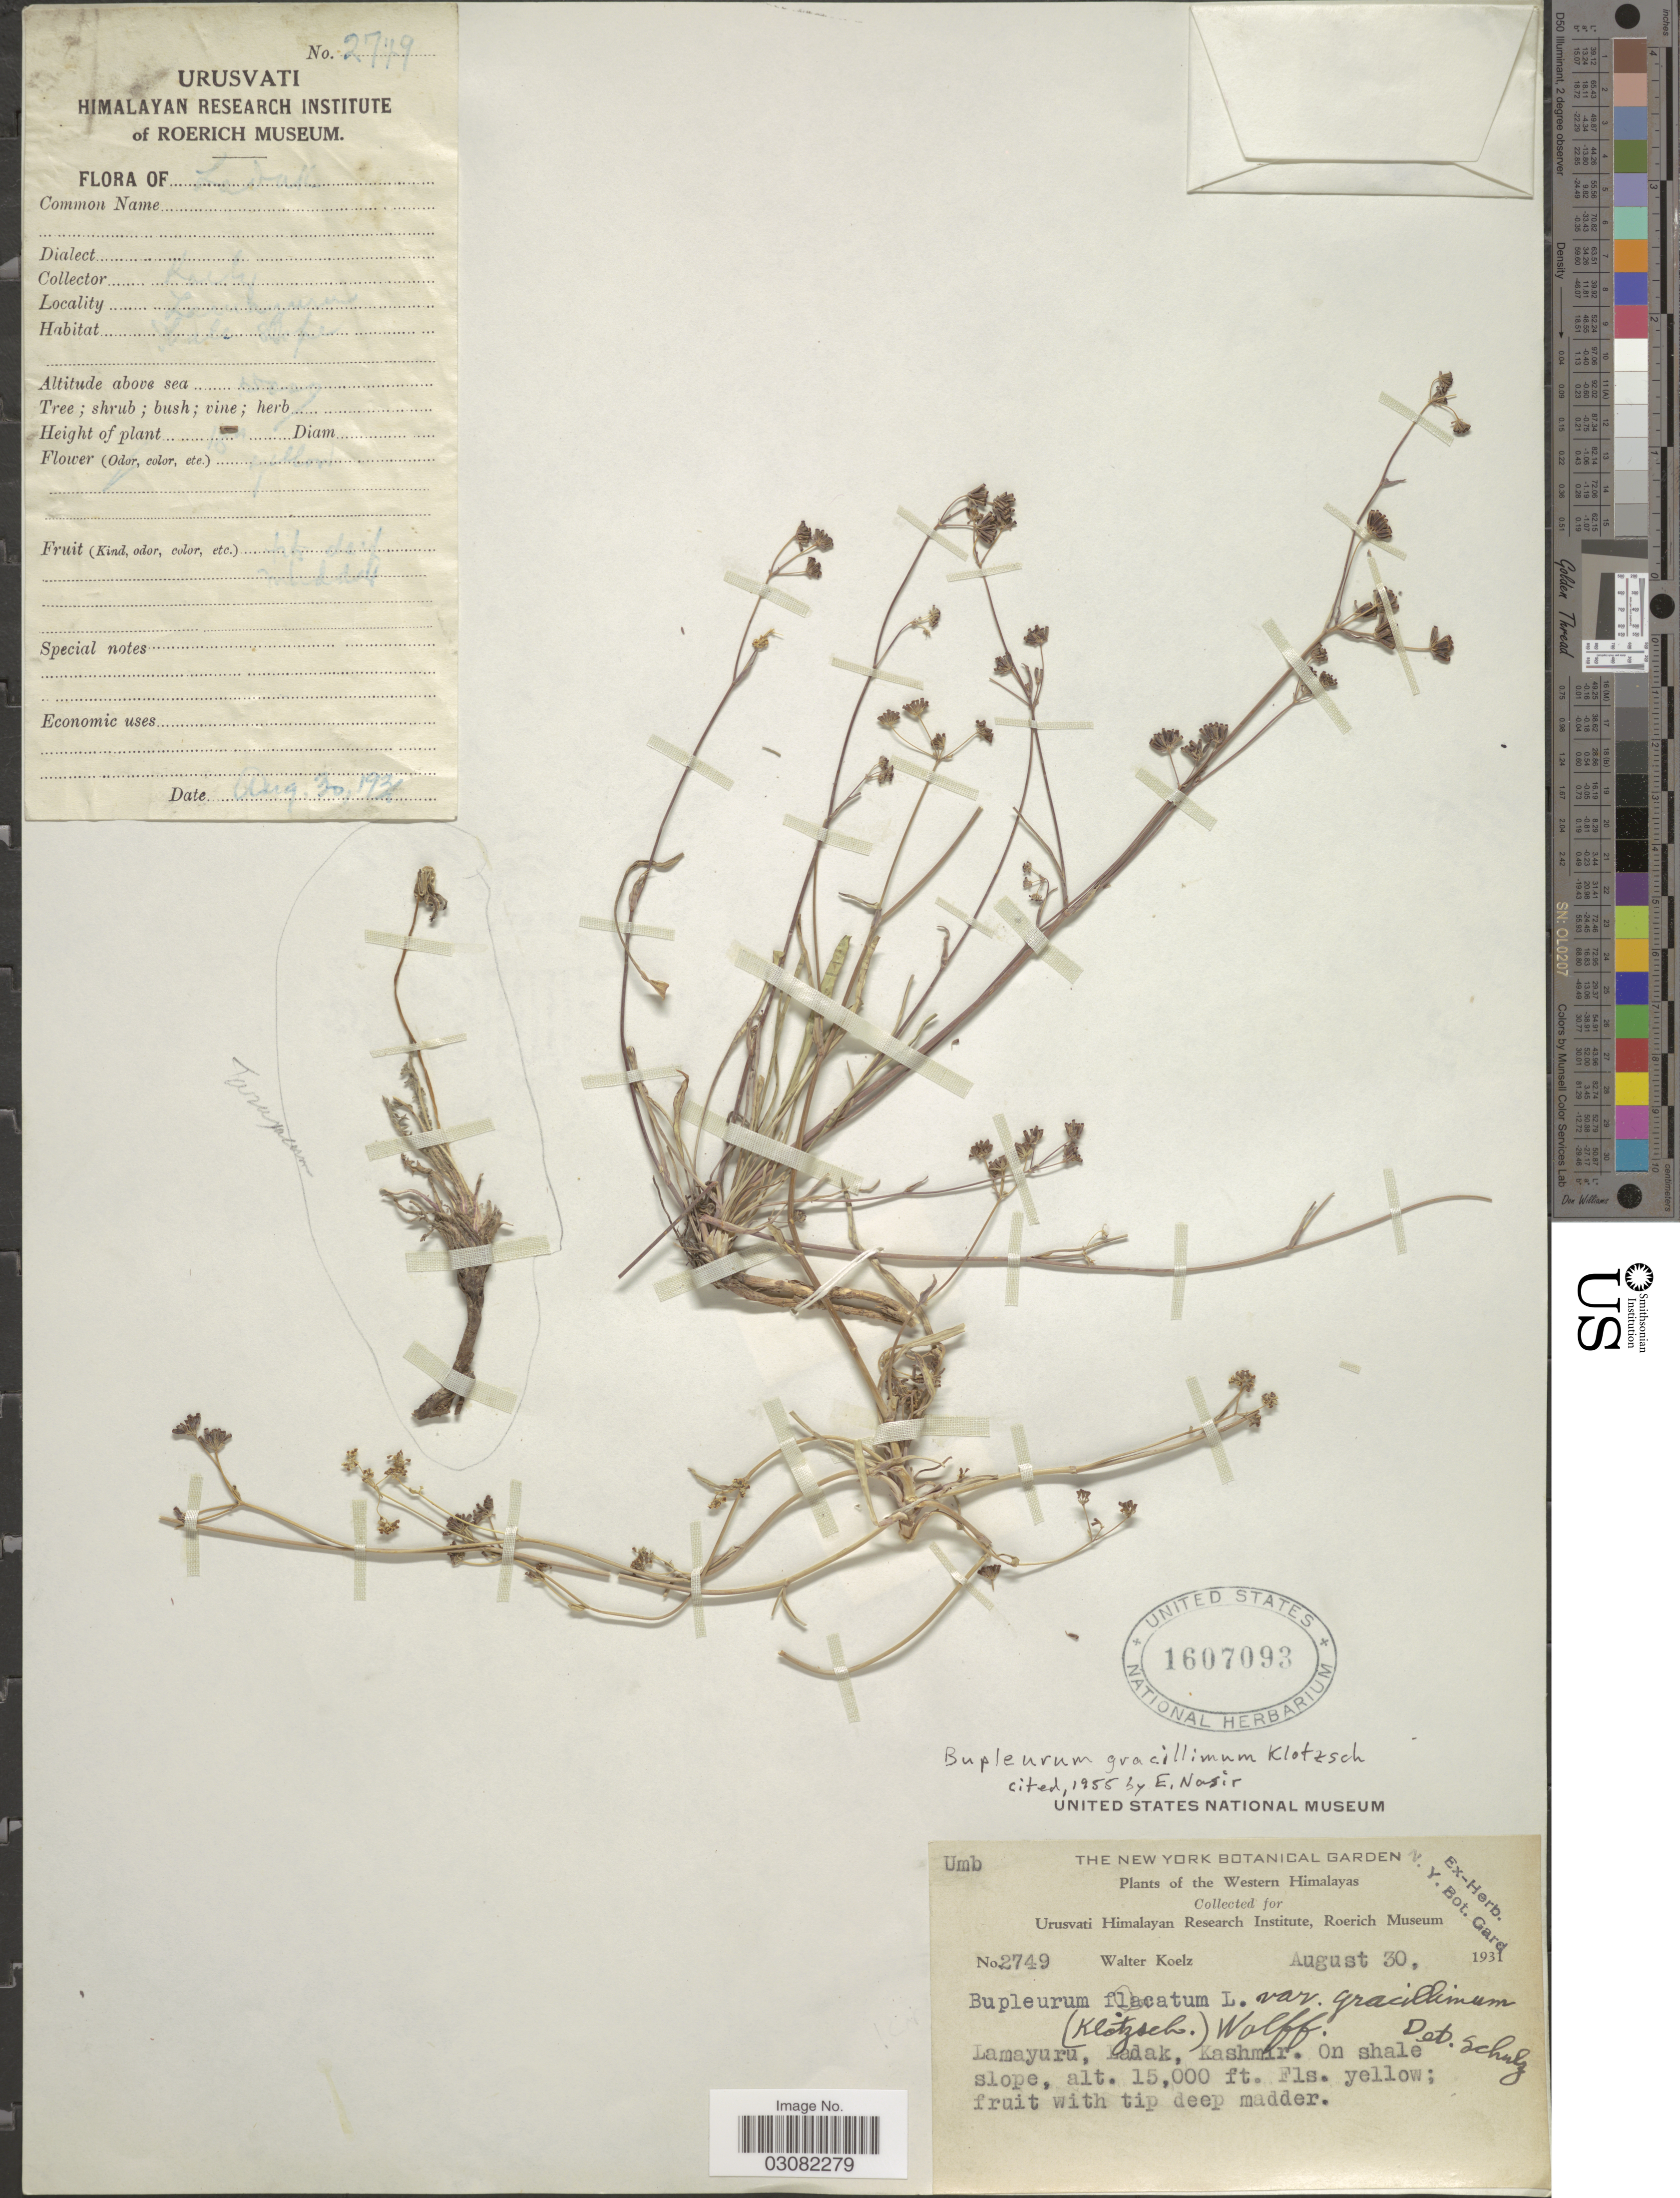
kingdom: Plantae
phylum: Tracheophyta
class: Magnoliopsida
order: Apiales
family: Apiaceae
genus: Bupleurum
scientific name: Bupleurum gracillimum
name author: Klotzsch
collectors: W. N. Koelz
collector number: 2749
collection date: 1931-08-30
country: India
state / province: Ladakh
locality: Western Himalays. Lamayuru, Ladak, Kashmir.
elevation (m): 4572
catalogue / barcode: US 1607093